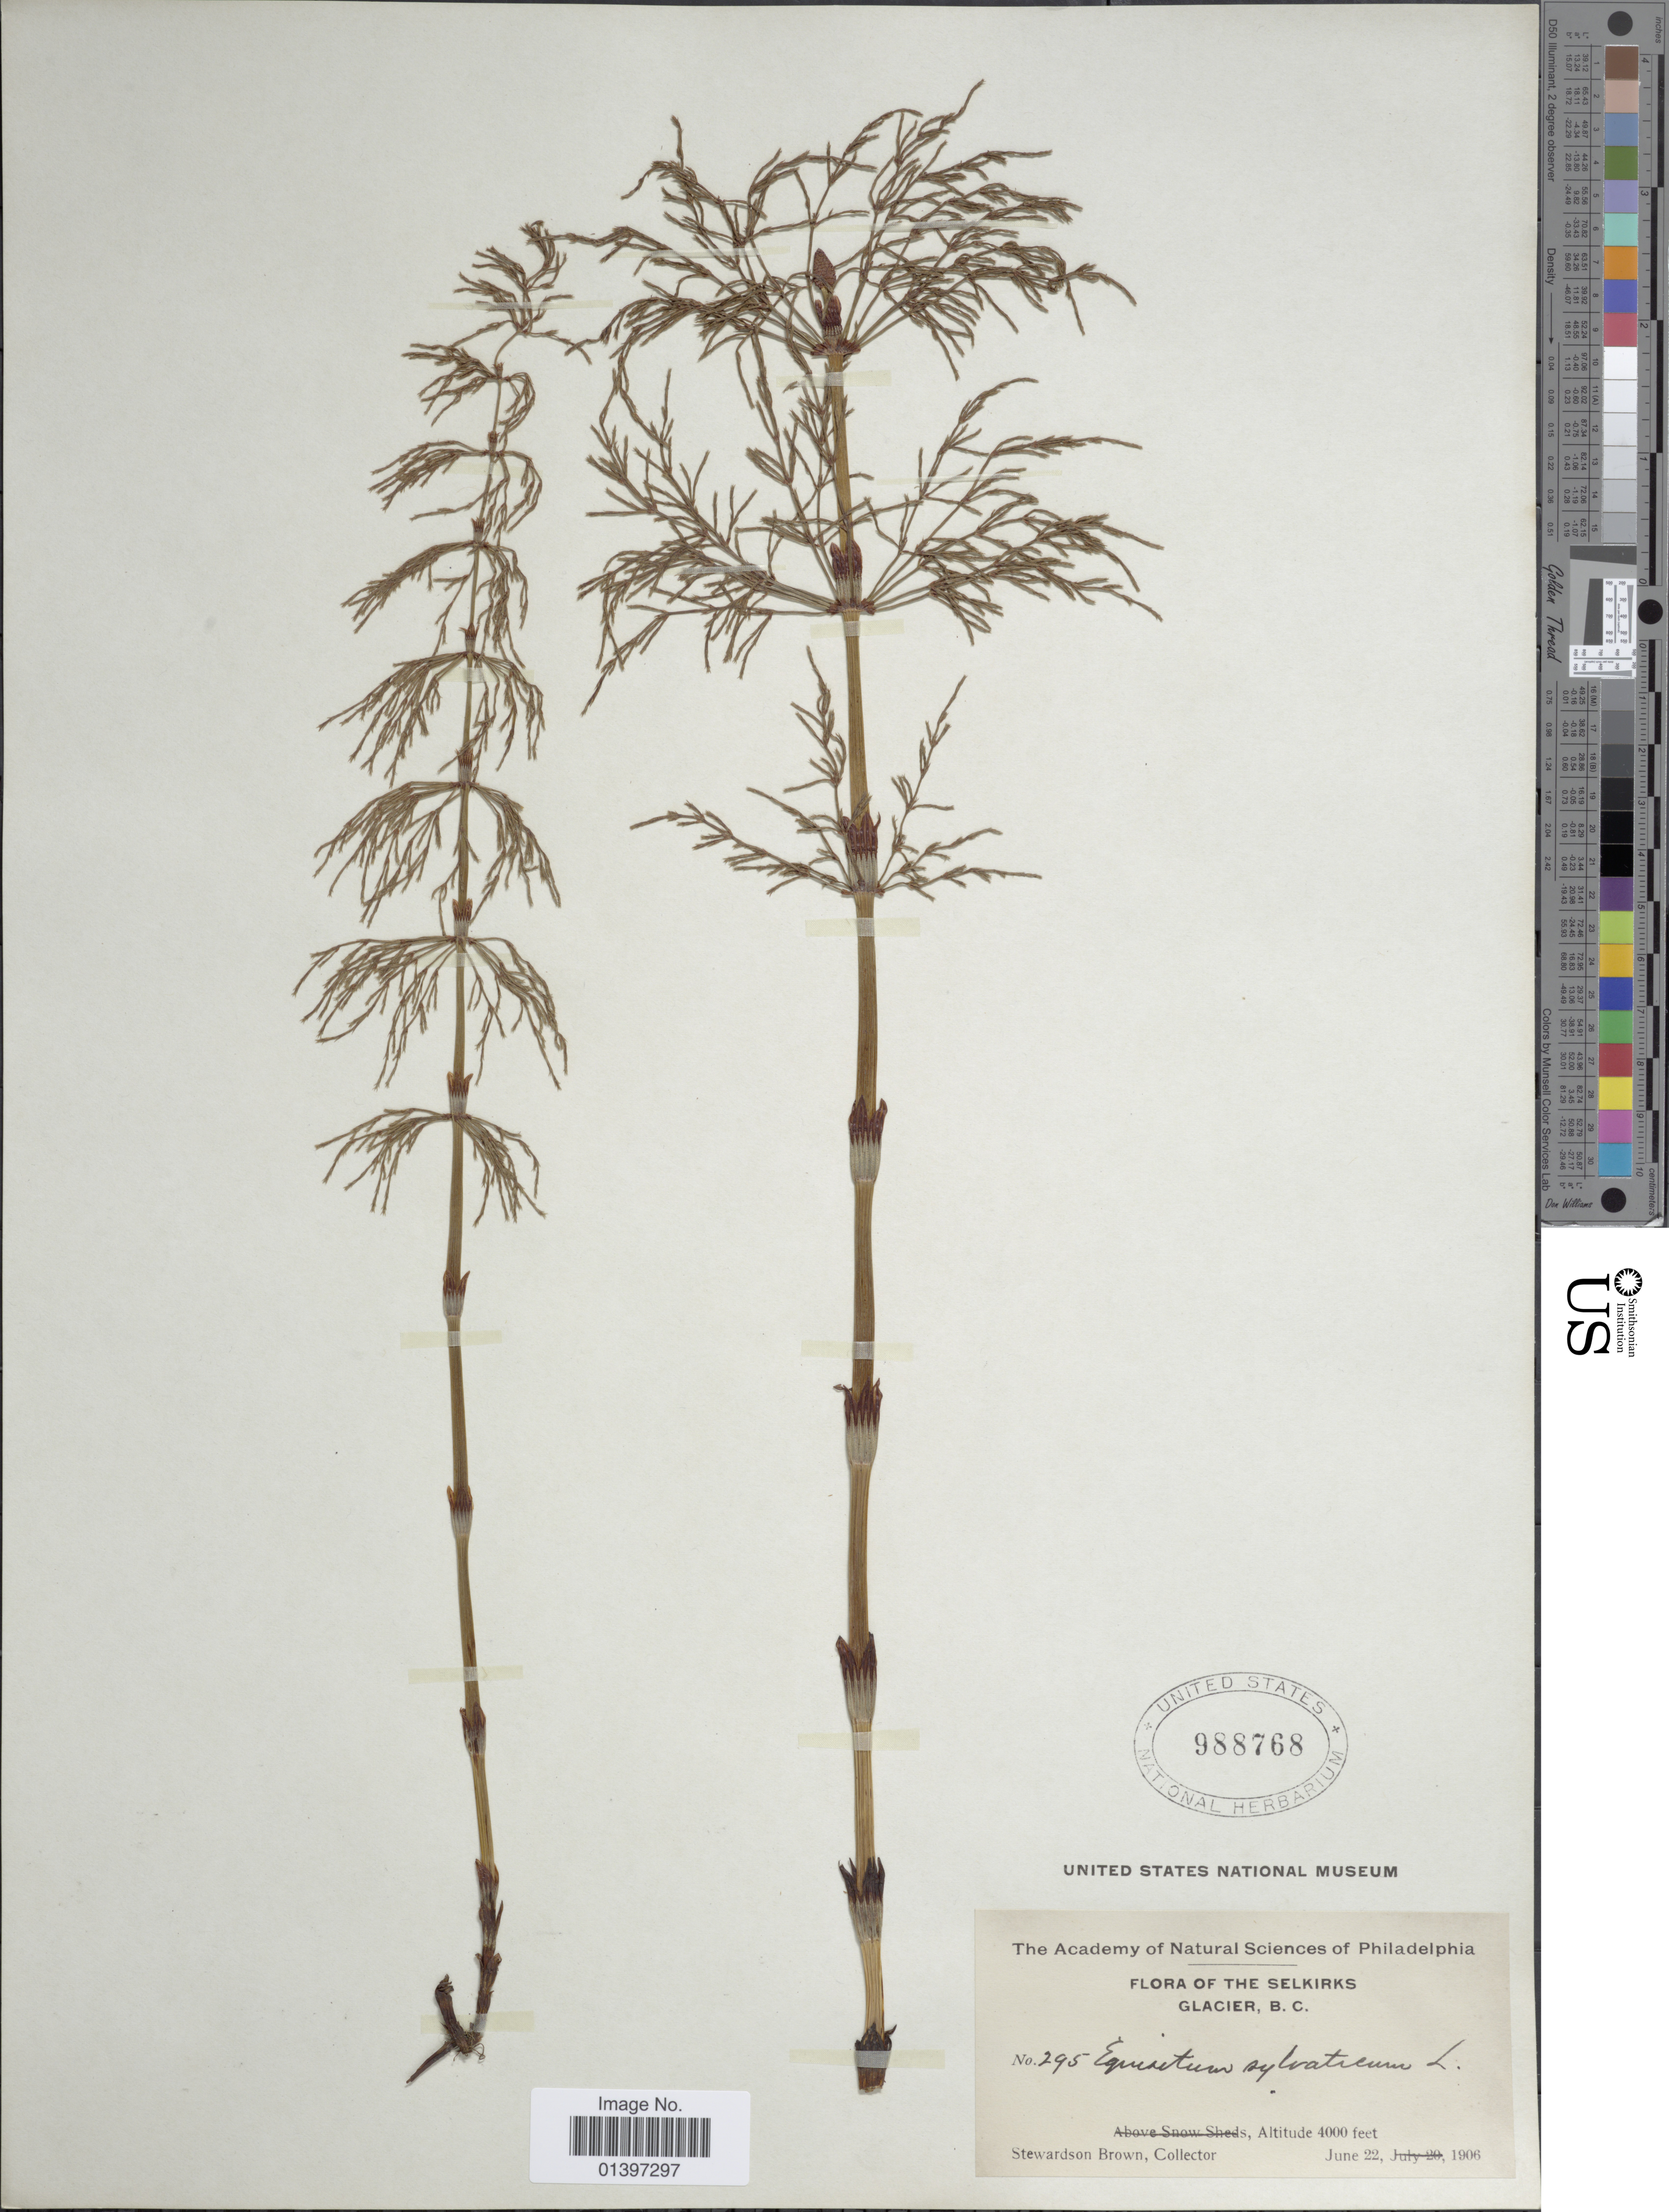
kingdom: Plantae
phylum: Tracheophyta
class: Polypodiopsida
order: Equisetales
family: Equisetaceae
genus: Equisetum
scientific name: Equisetum sylvaticum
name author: L.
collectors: S. Brown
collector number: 295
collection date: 1906-06-22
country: Canada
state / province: British Columbia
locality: Selkirks, Glacier, B.C.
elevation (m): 1219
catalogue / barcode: US 988768